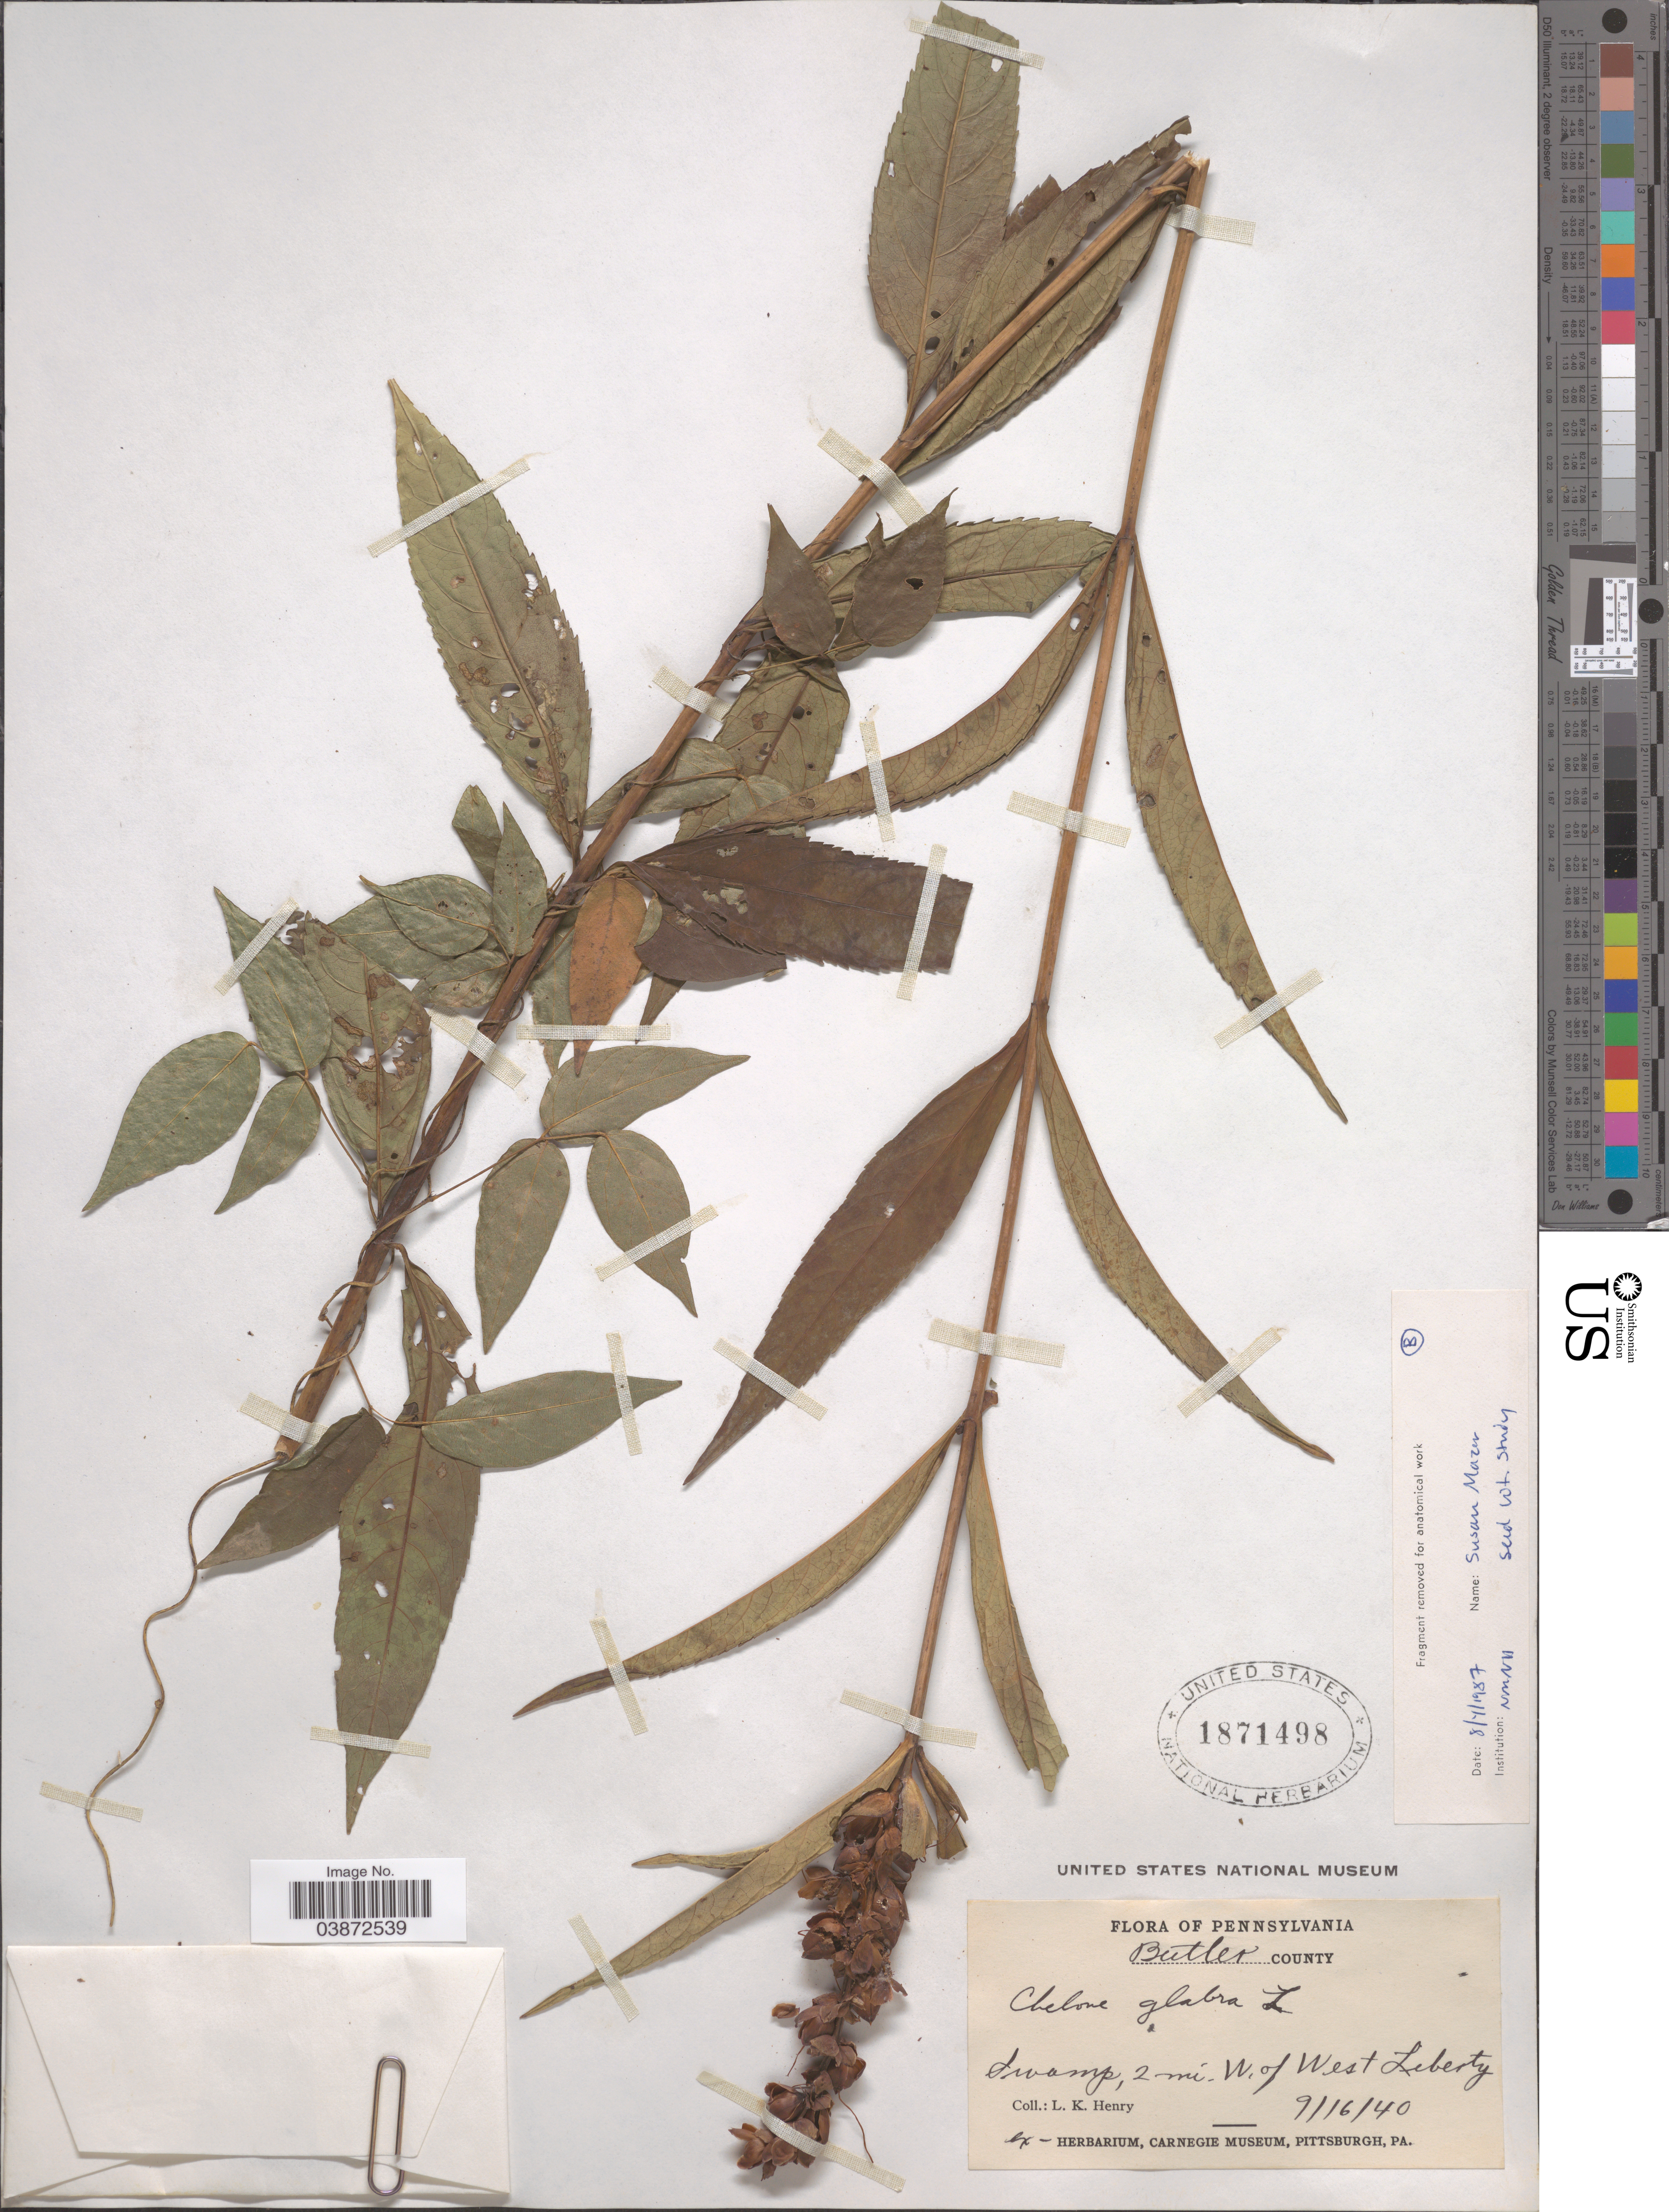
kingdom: Plantae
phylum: Tracheophyta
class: Magnoliopsida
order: Lamiales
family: Plantaginaceae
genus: Chelone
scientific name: Chelone glabra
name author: L.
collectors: L. K. Henry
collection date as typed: Transcribed d/m/y: 16/9/40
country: United States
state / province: Pennsylvania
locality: Butler County. 2 mi. W. of West Liberty.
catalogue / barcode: US 1871498